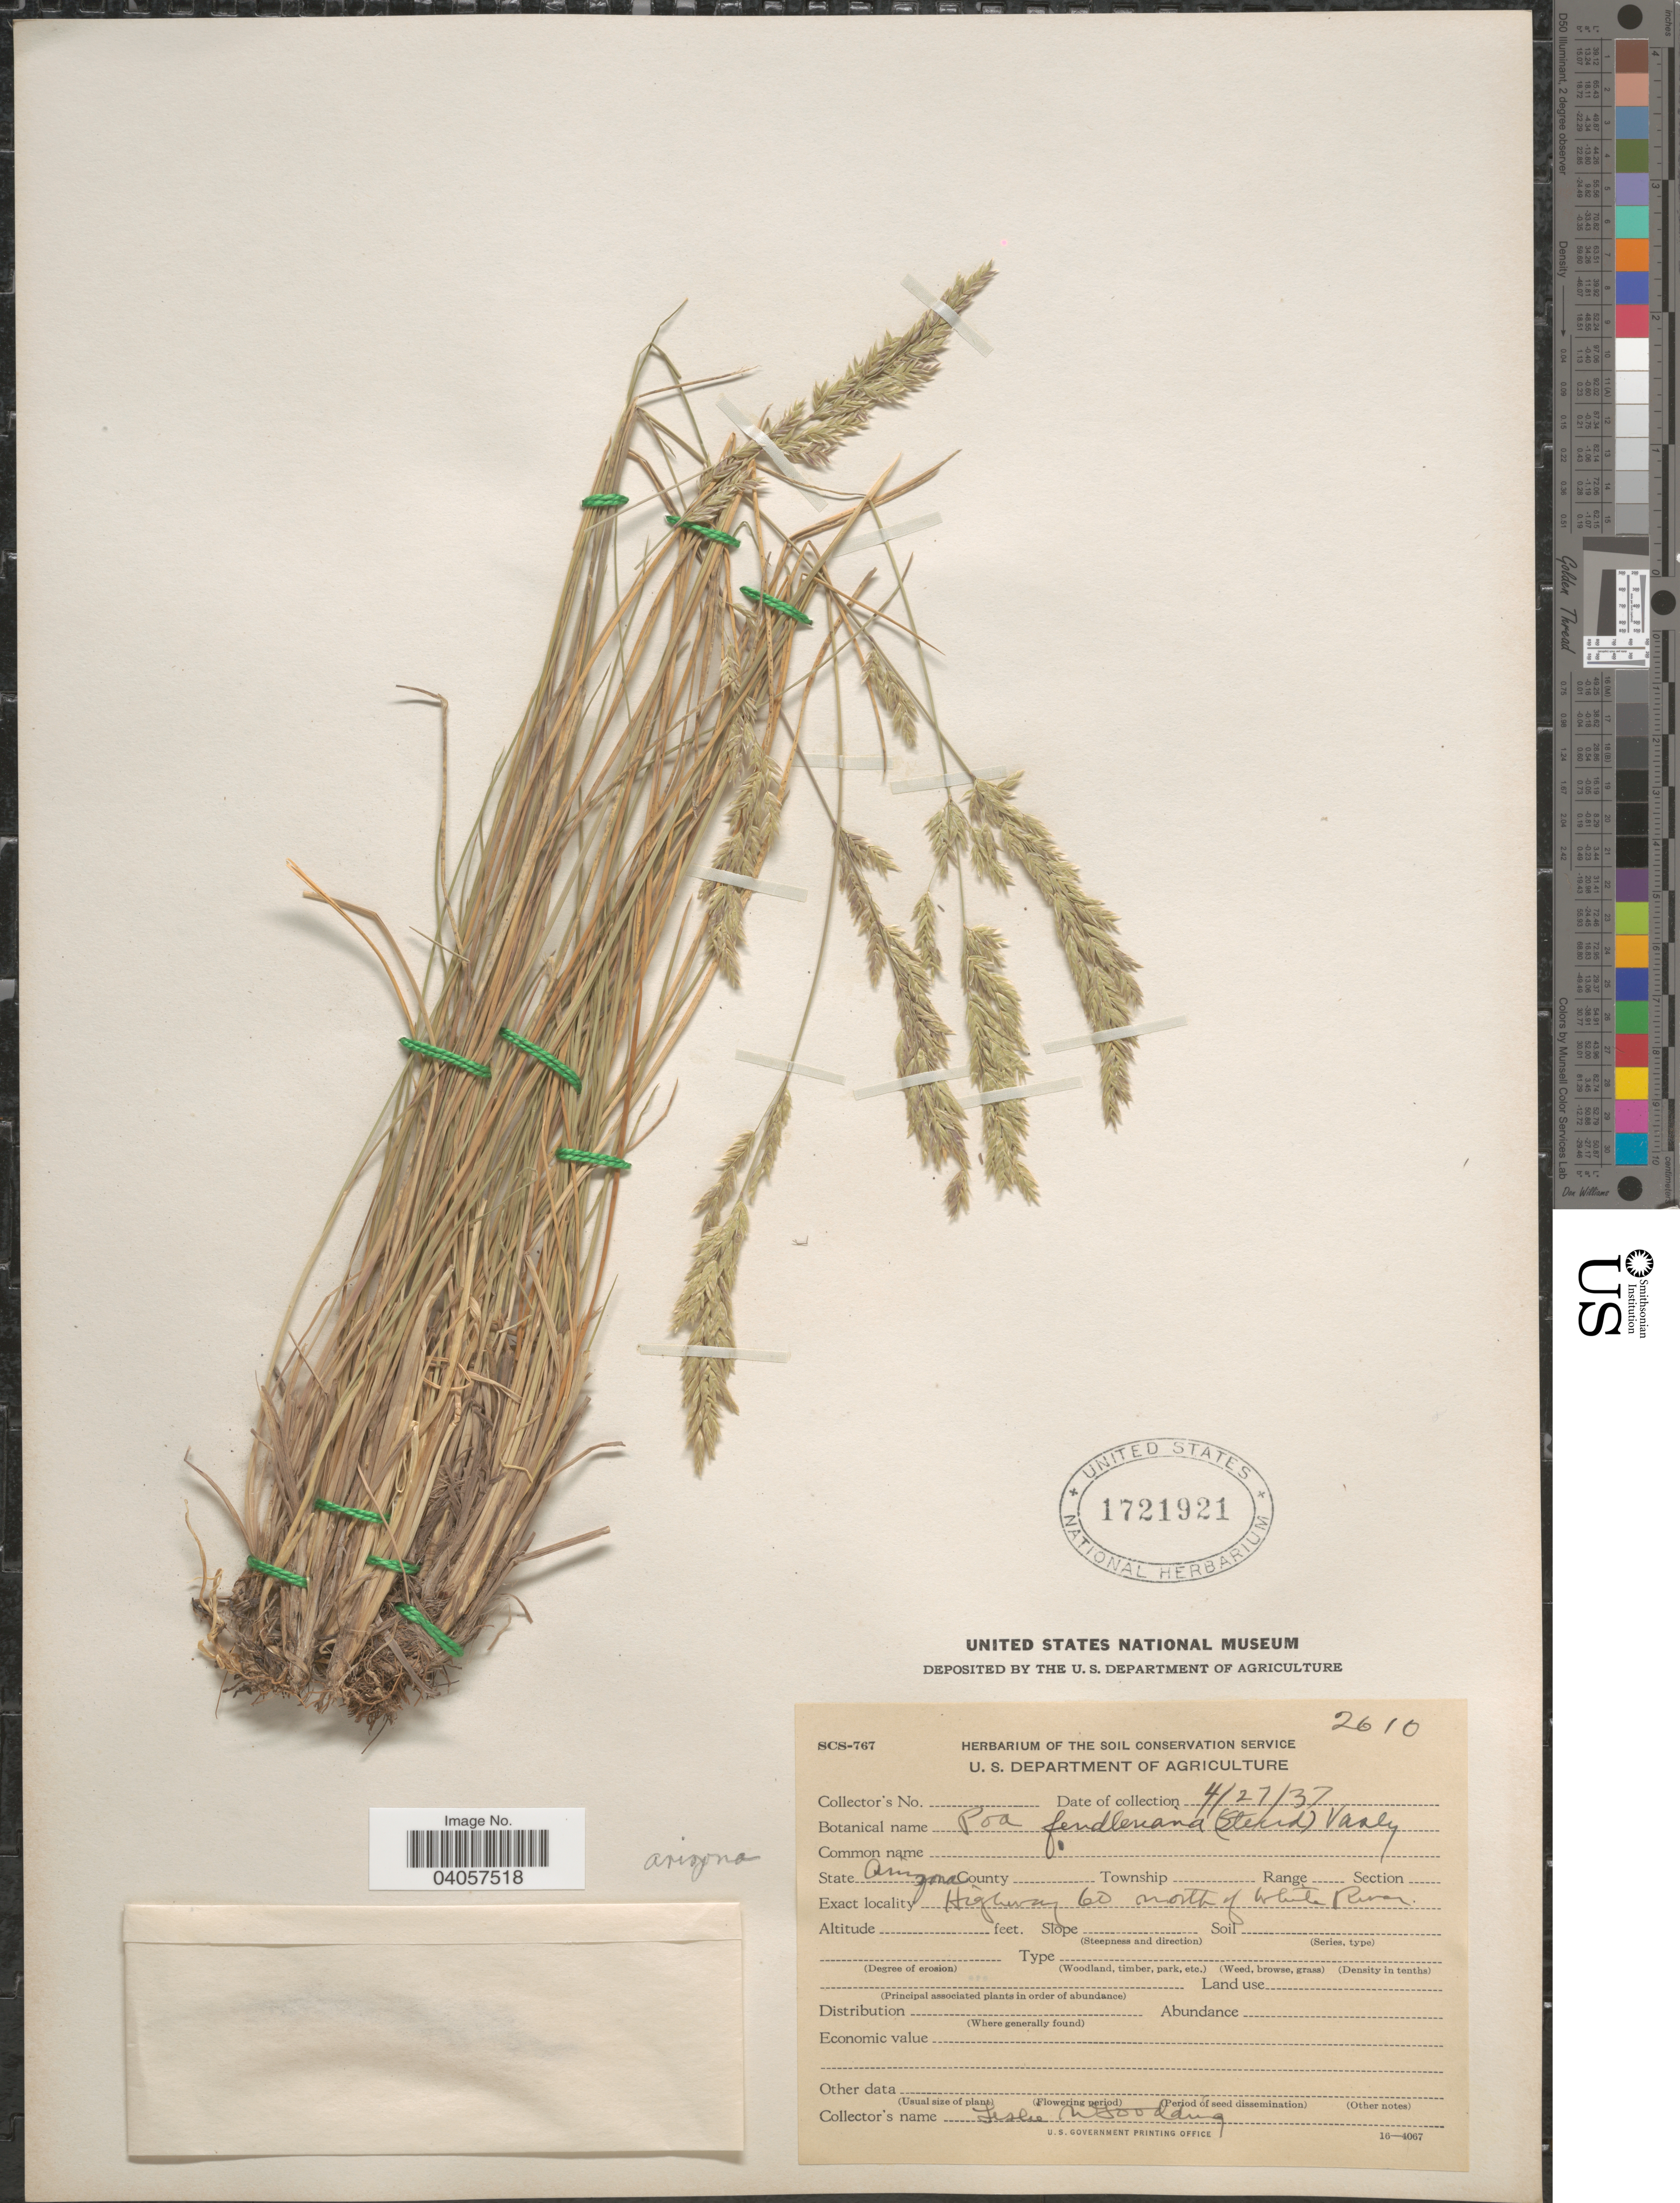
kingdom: Plantae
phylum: Tracheophyta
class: Liliopsida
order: Poales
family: Poaceae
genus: Poa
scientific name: Poa fendleriana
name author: (Steud.) Vasey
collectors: L. N. Goodding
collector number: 2610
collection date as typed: Transcribed d/m/y: 27/4/37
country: United States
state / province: Arizona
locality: Highway 60 North of White River.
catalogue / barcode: US 1721921